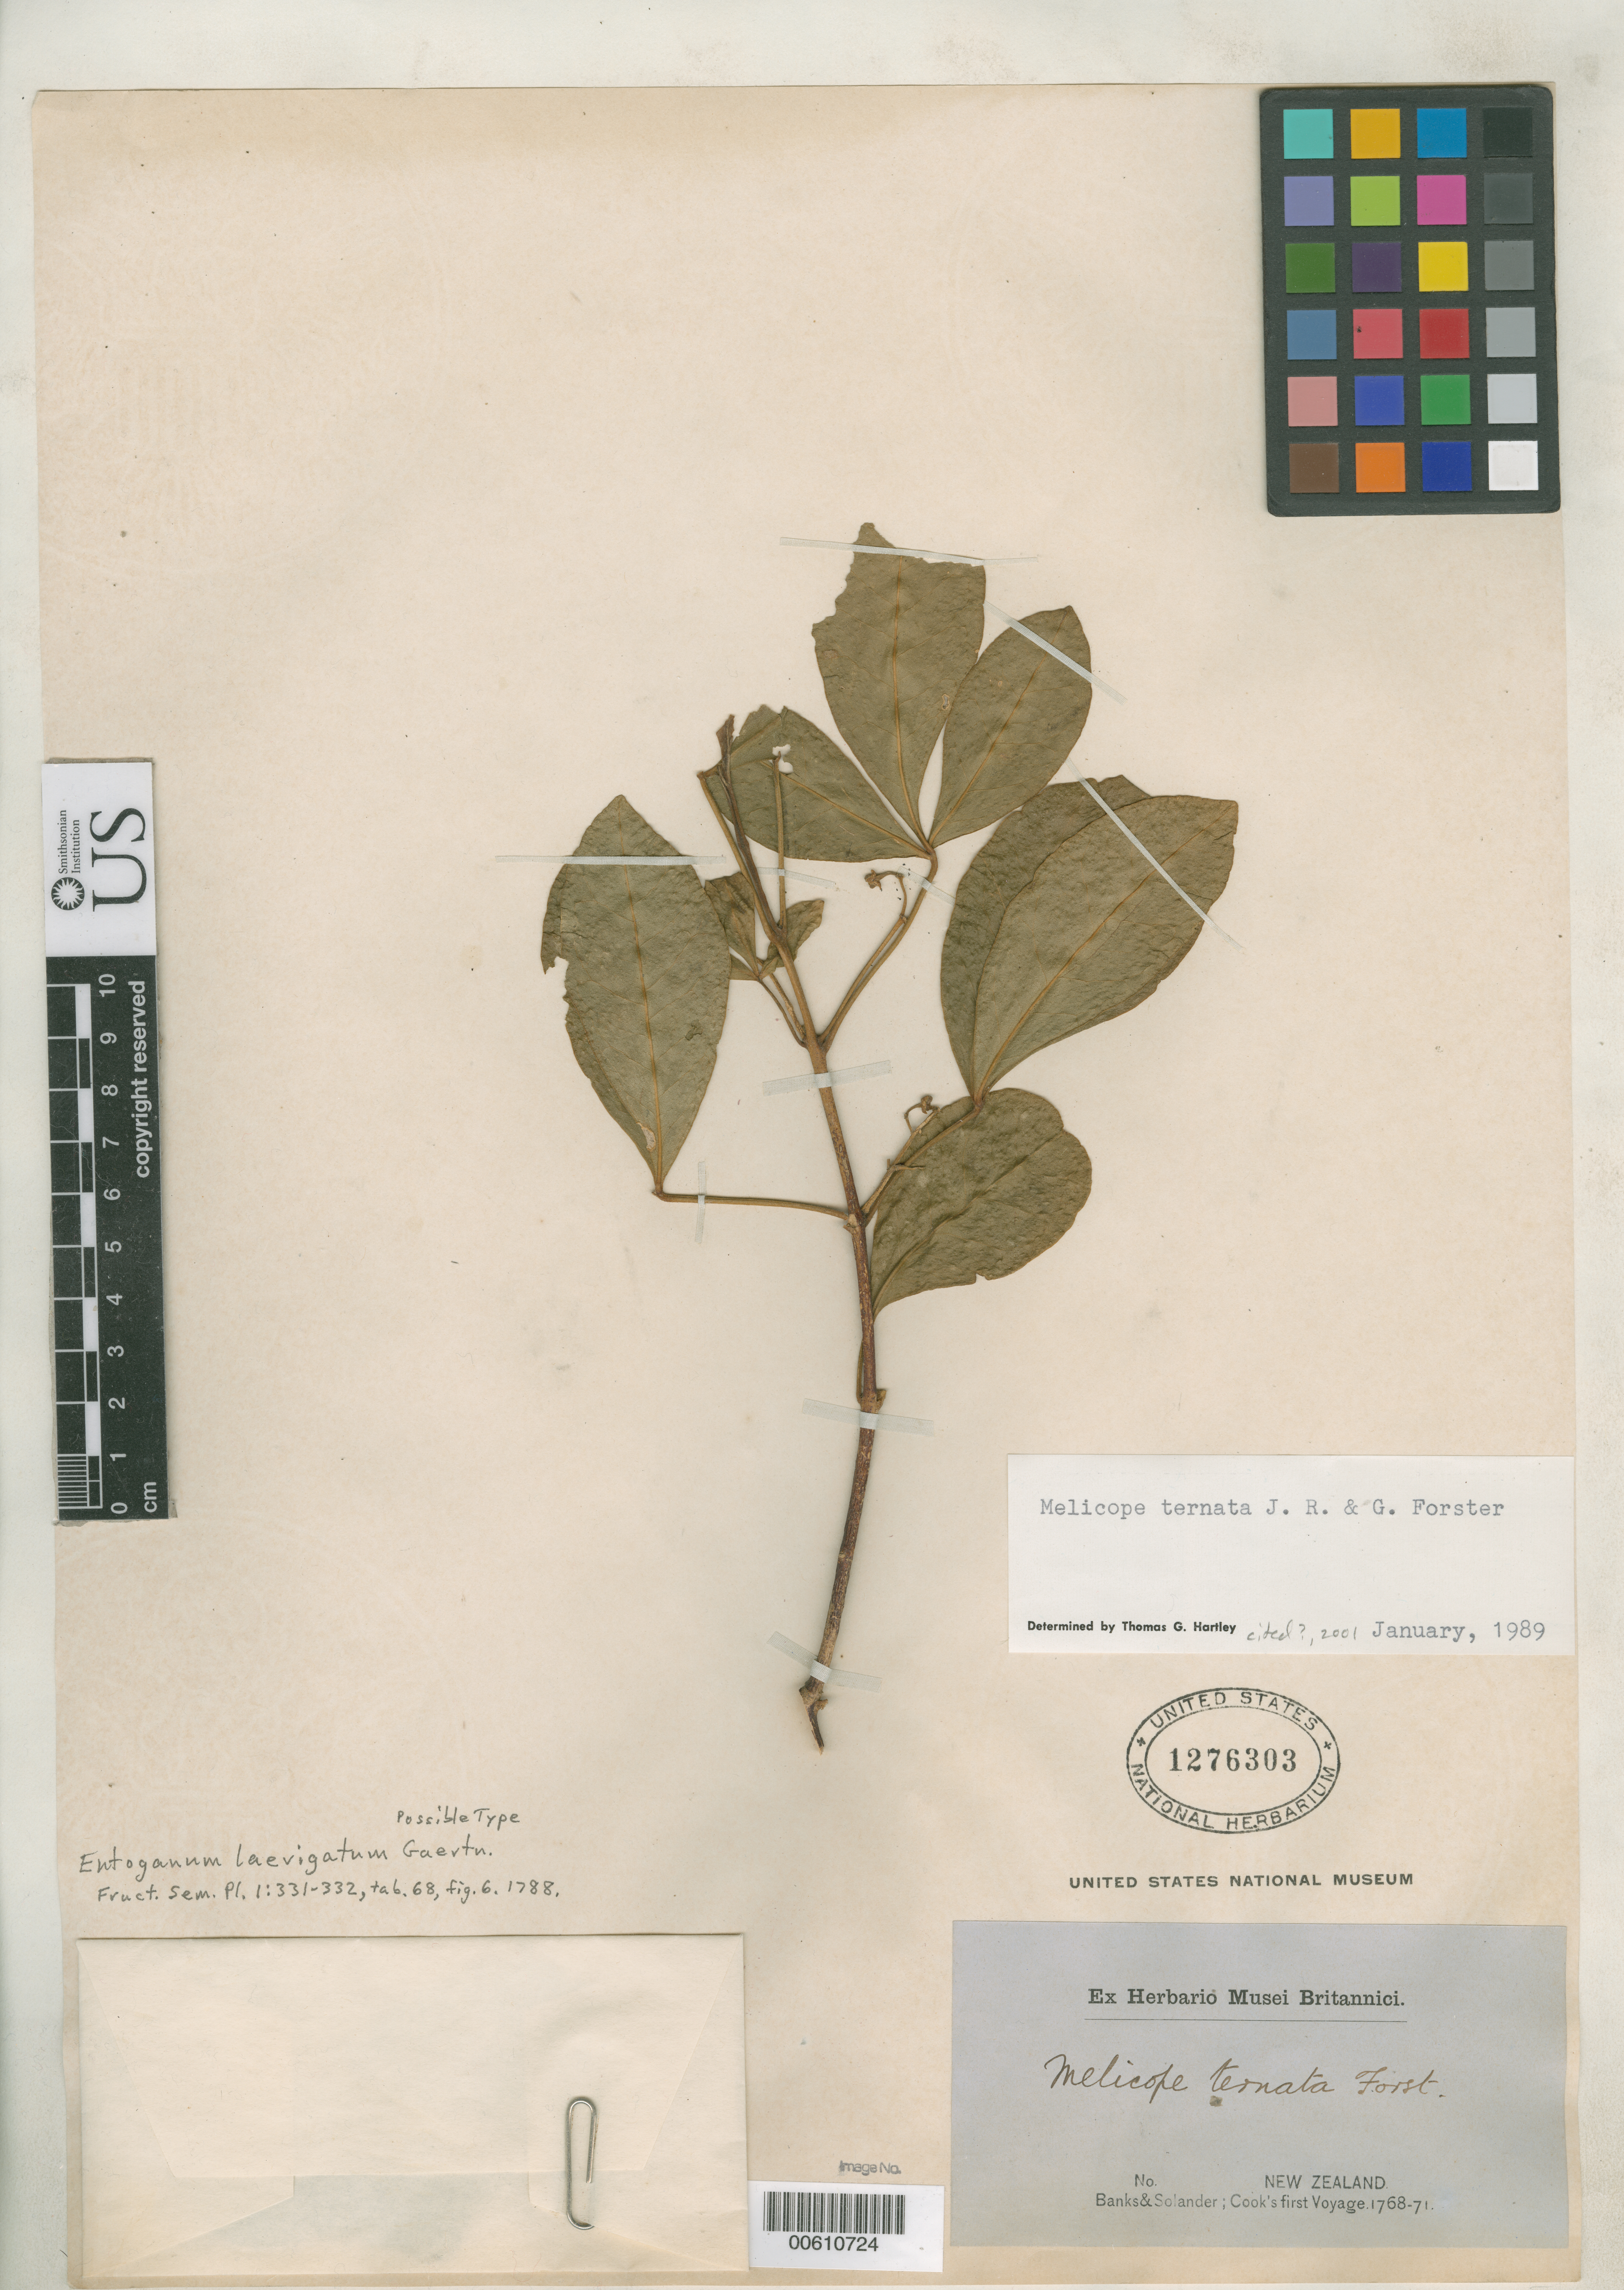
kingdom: Plantae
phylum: Tracheophyta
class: Magnoliopsida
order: Sapindales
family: Rutaceae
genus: Entoganum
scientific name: Entoganum laevigatum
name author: Gaertn.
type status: Possible Type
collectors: J. Banks & D. C. Solander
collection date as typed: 1768 to -- --- 1771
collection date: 1768/1771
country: New Zealand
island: North Island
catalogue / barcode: US 1276303